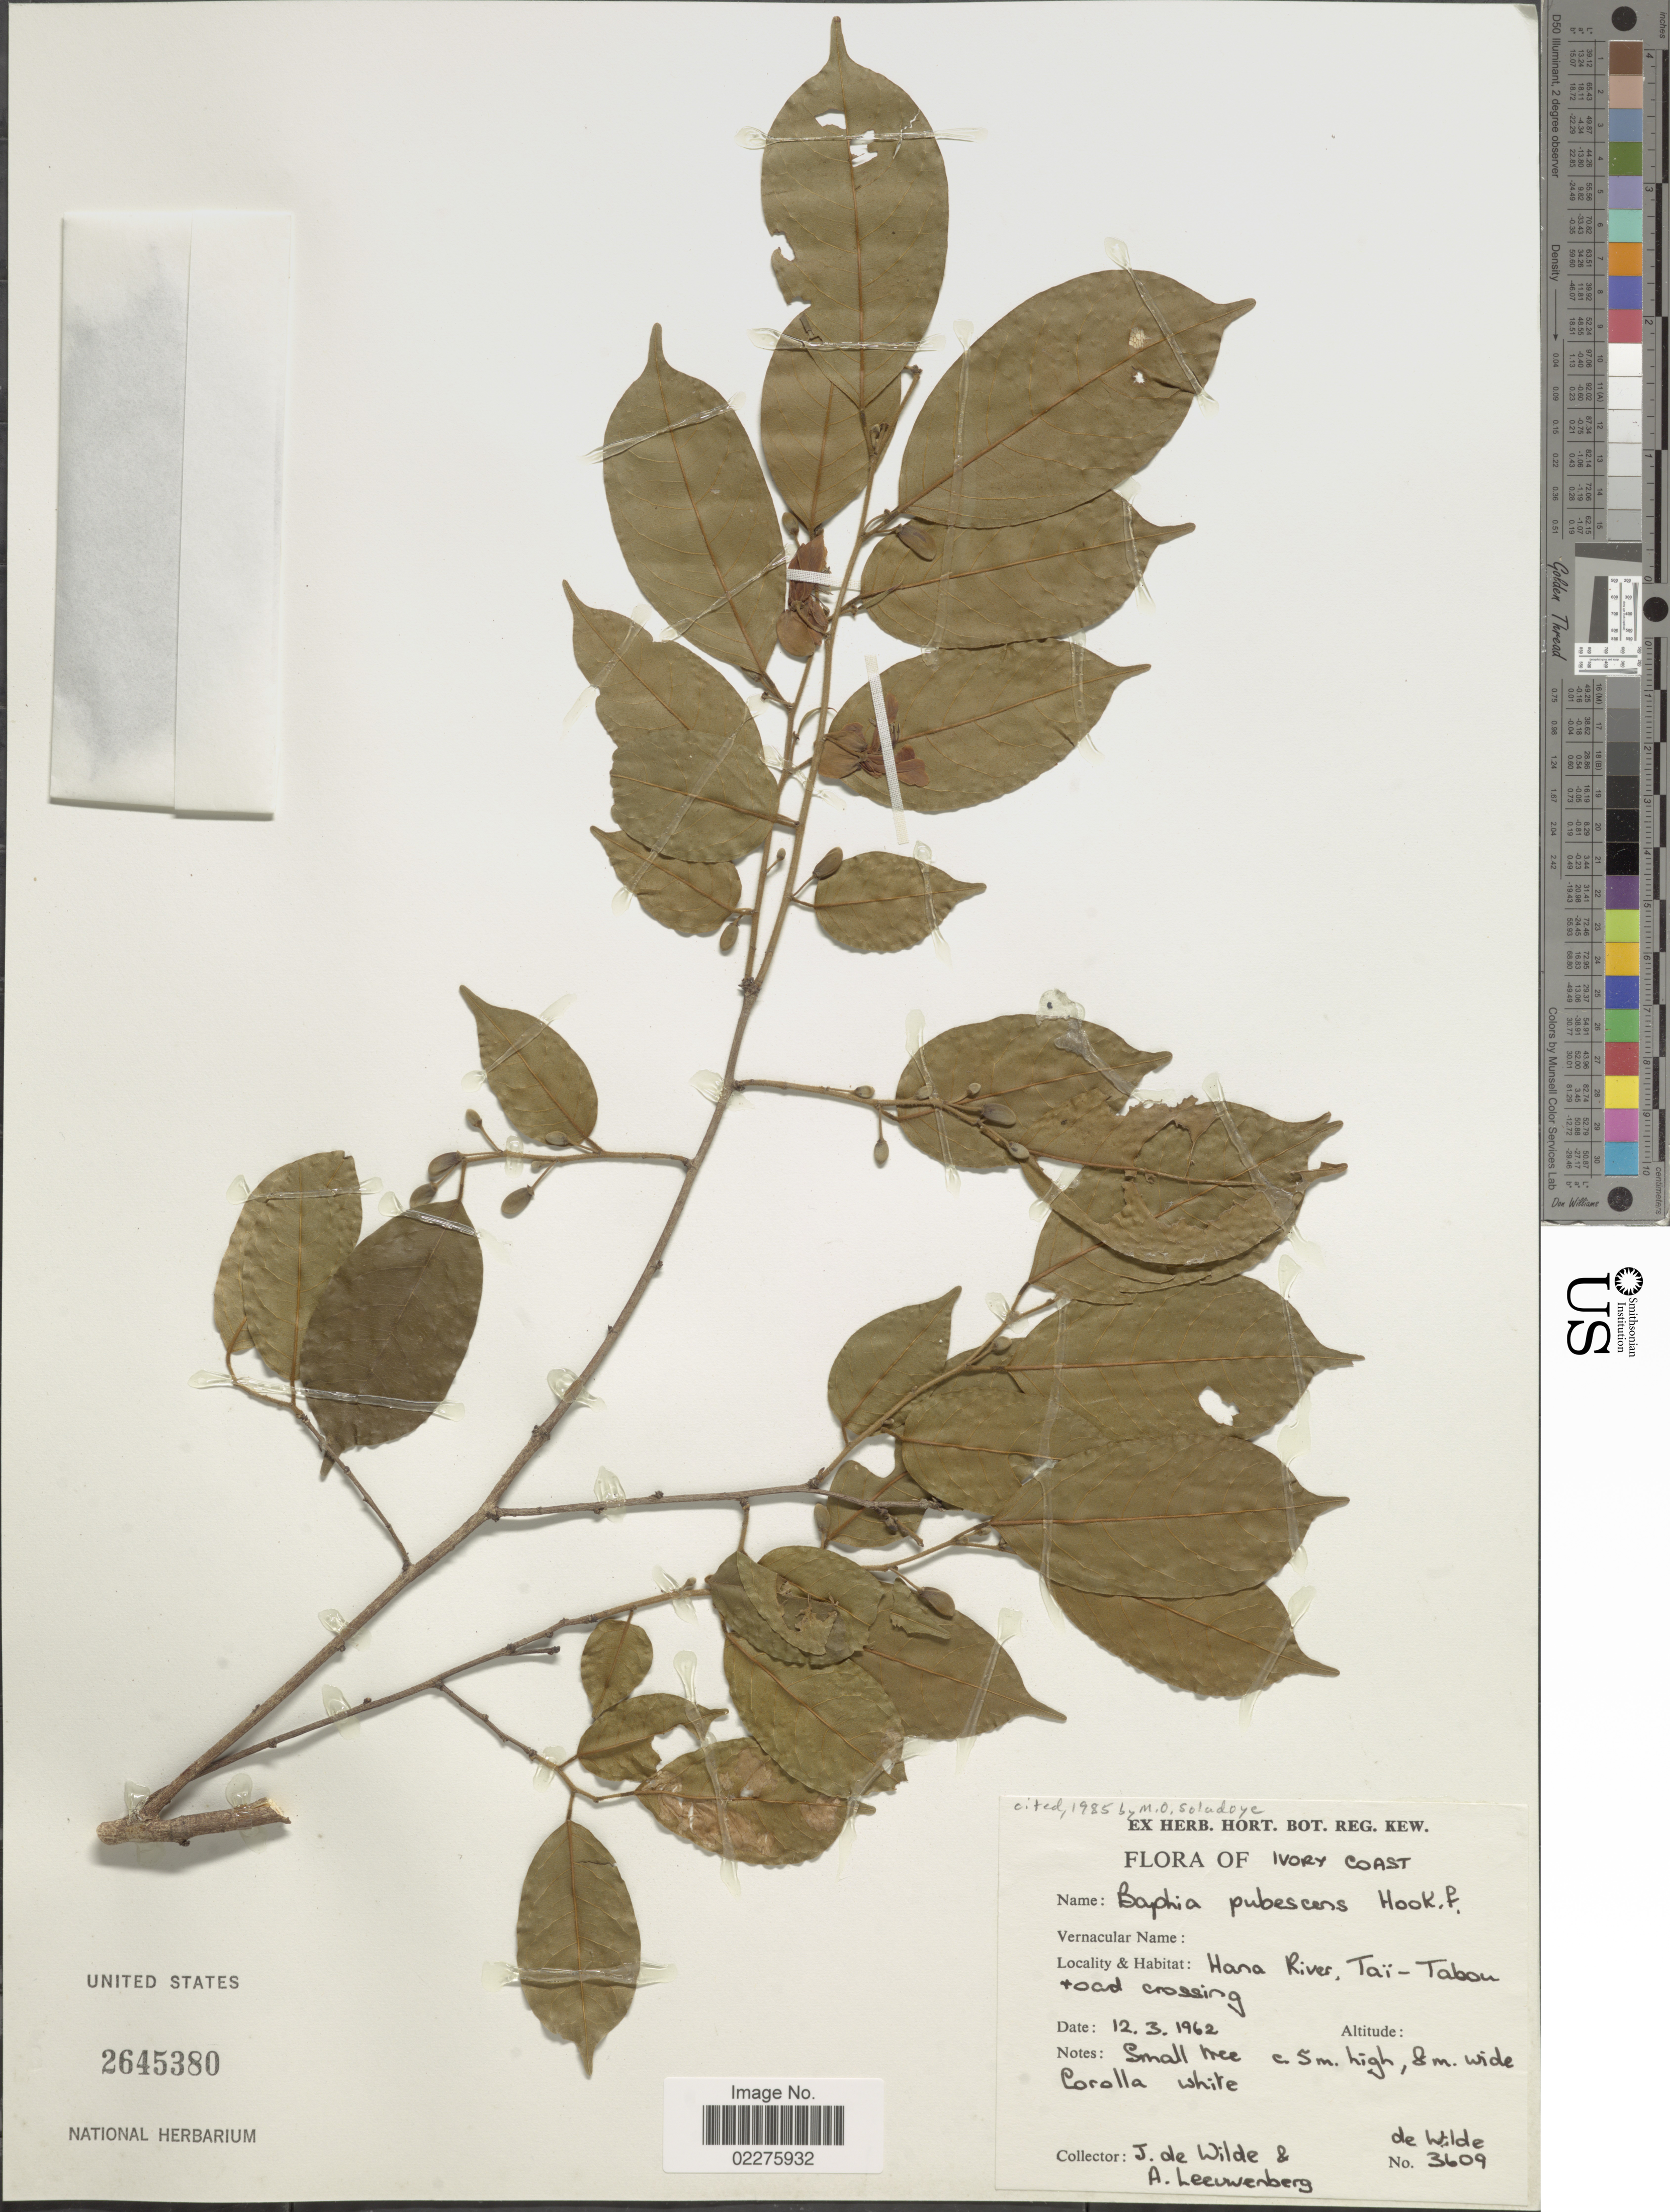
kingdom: Plantae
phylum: Tracheophyta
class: Magnoliopsida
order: Fabales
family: Fabaceae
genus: Baphia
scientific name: Baphia pubescens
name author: Hook. f.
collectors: J.J. de Wilde & A. Leeuwenberg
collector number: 3609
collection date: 1962-03-12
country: Ivory Coast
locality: Hana River, Tai-Tabou road crossing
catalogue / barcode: US 2645380